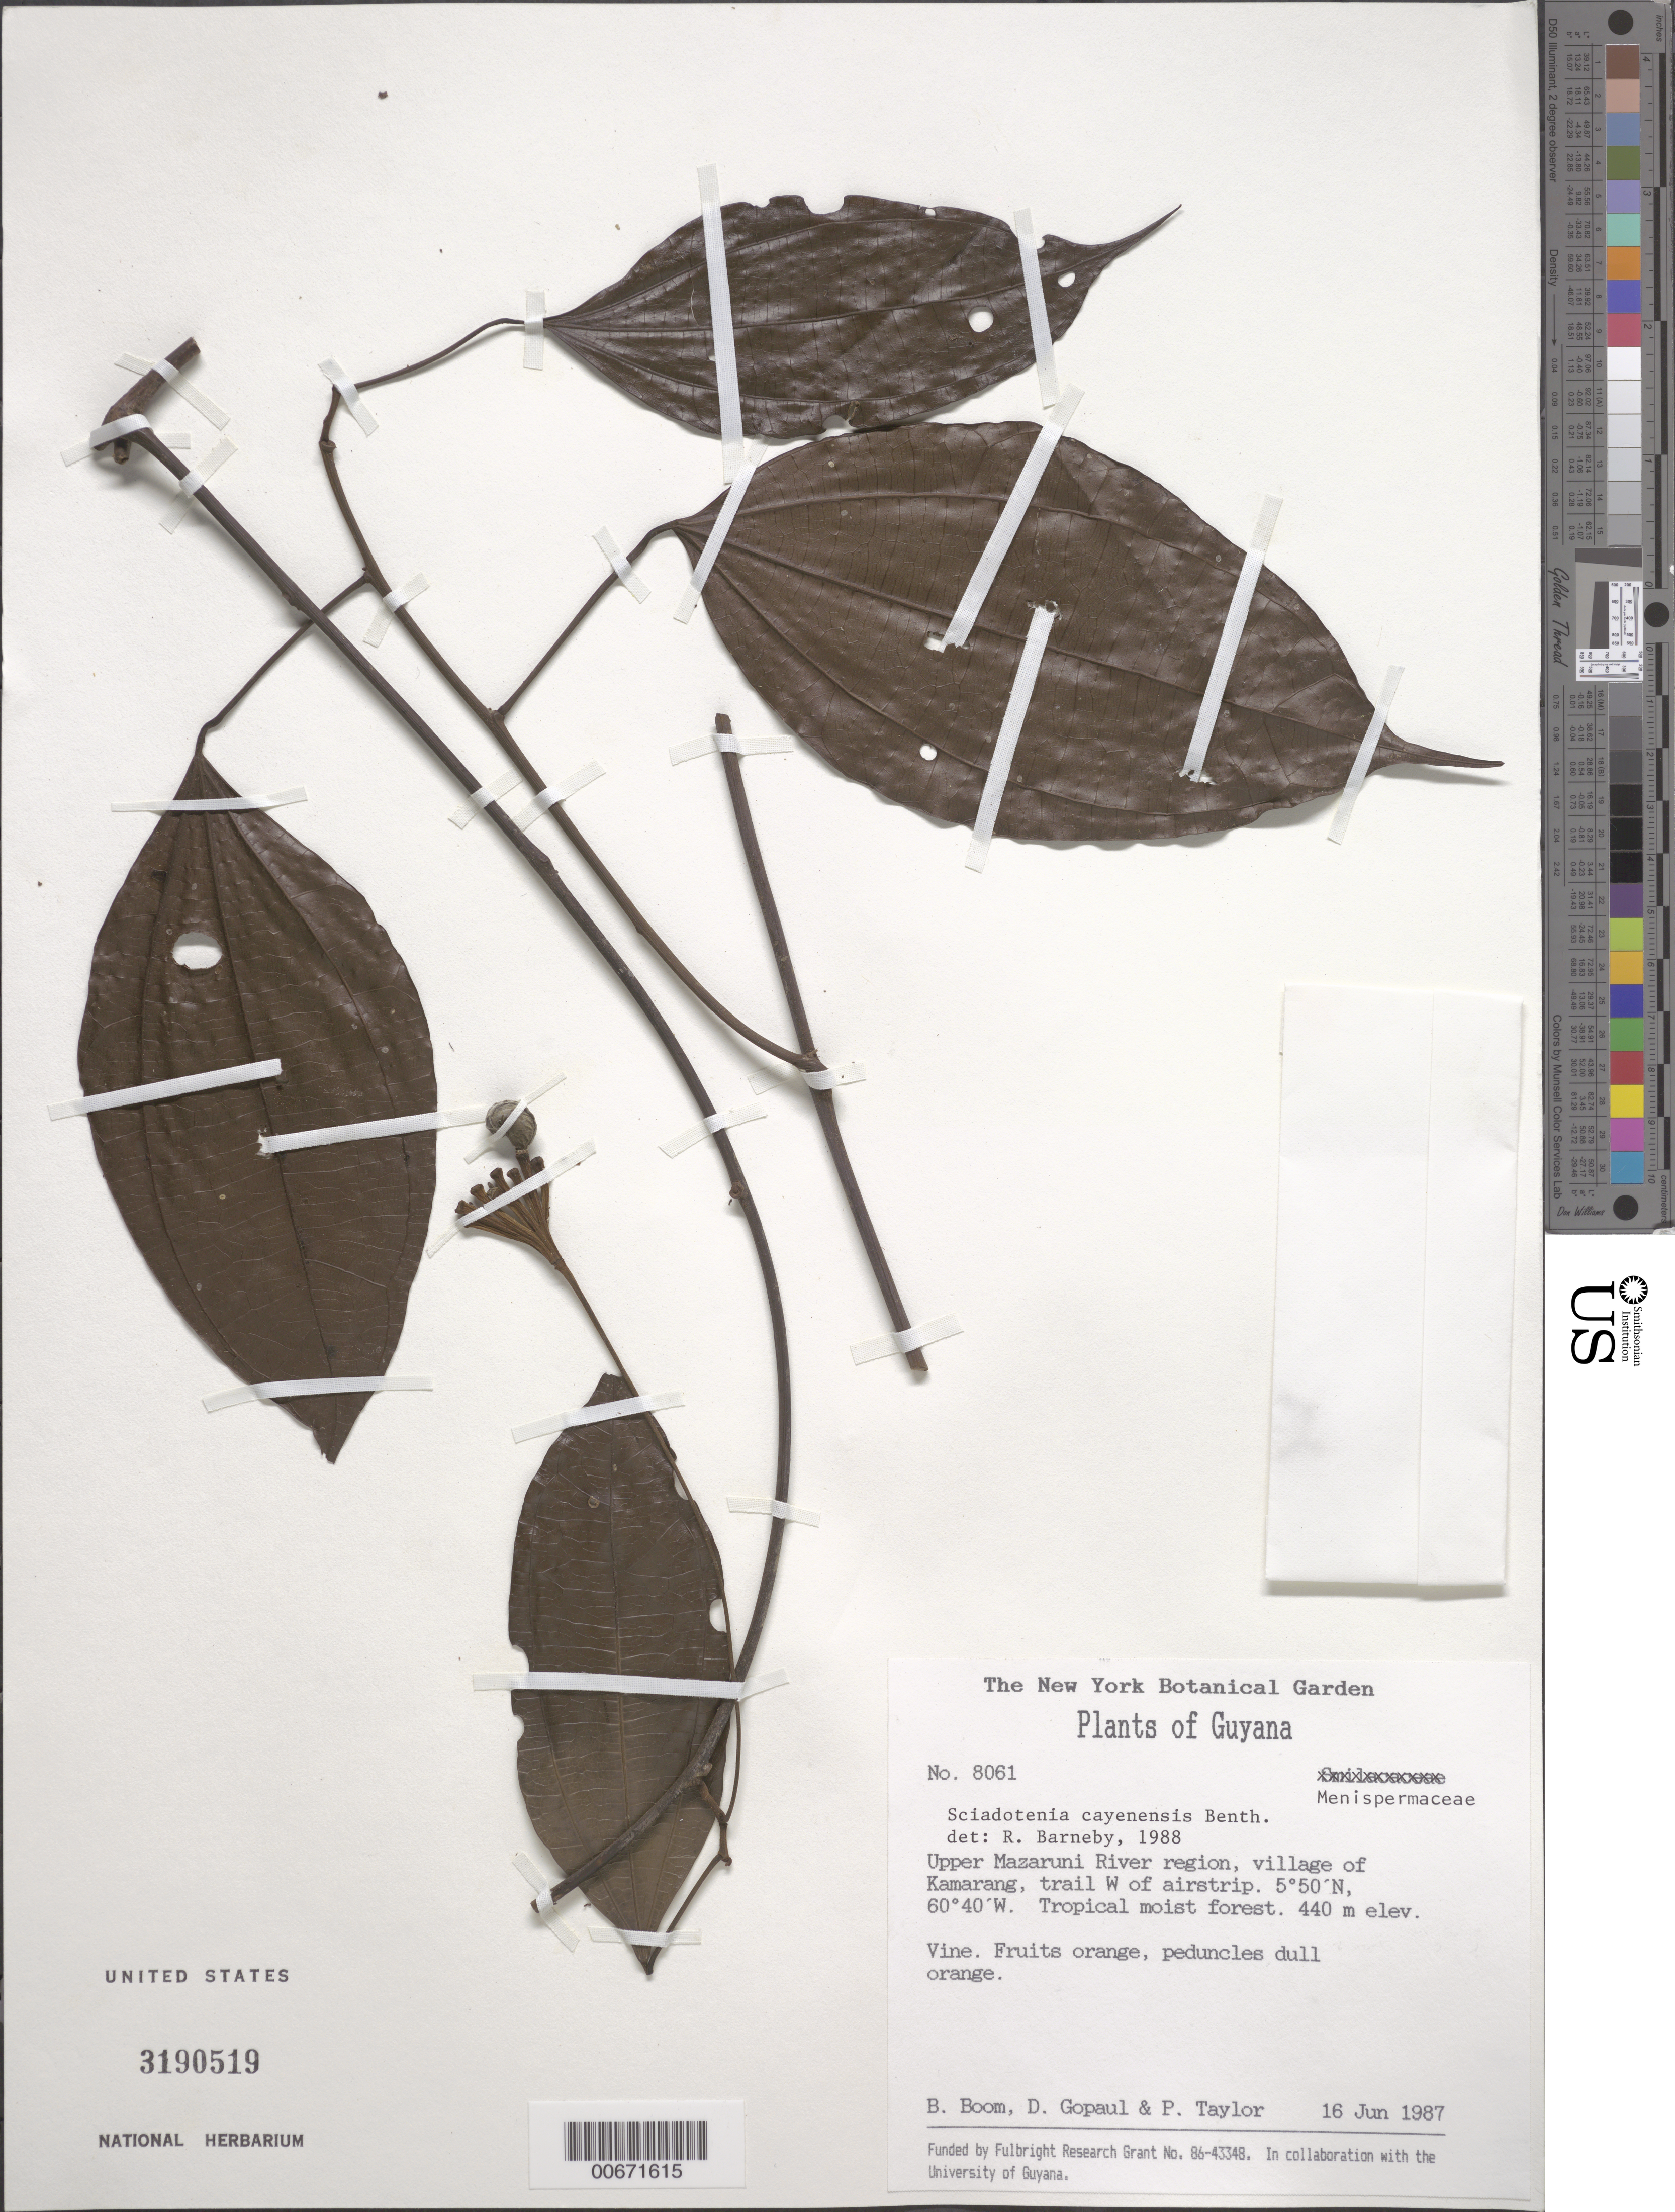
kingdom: Plantae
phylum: Tracheophyta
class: Magnoliopsida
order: Ranunculales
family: Menispermaceae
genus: Sciadotenia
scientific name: Sciadotenia cayennensis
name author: Benth.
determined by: Barneby, Rupert C., (NY)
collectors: B. M. Boom, D. Gopaul & P. Taylor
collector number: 8061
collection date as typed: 16-Jun-87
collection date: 1987-06-16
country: Guyana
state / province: Cuyuni-Mazaruni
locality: Kamarang, upper Mazaruni R., trail W of airstrip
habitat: Tropical moist forest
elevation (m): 440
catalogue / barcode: US 3190519